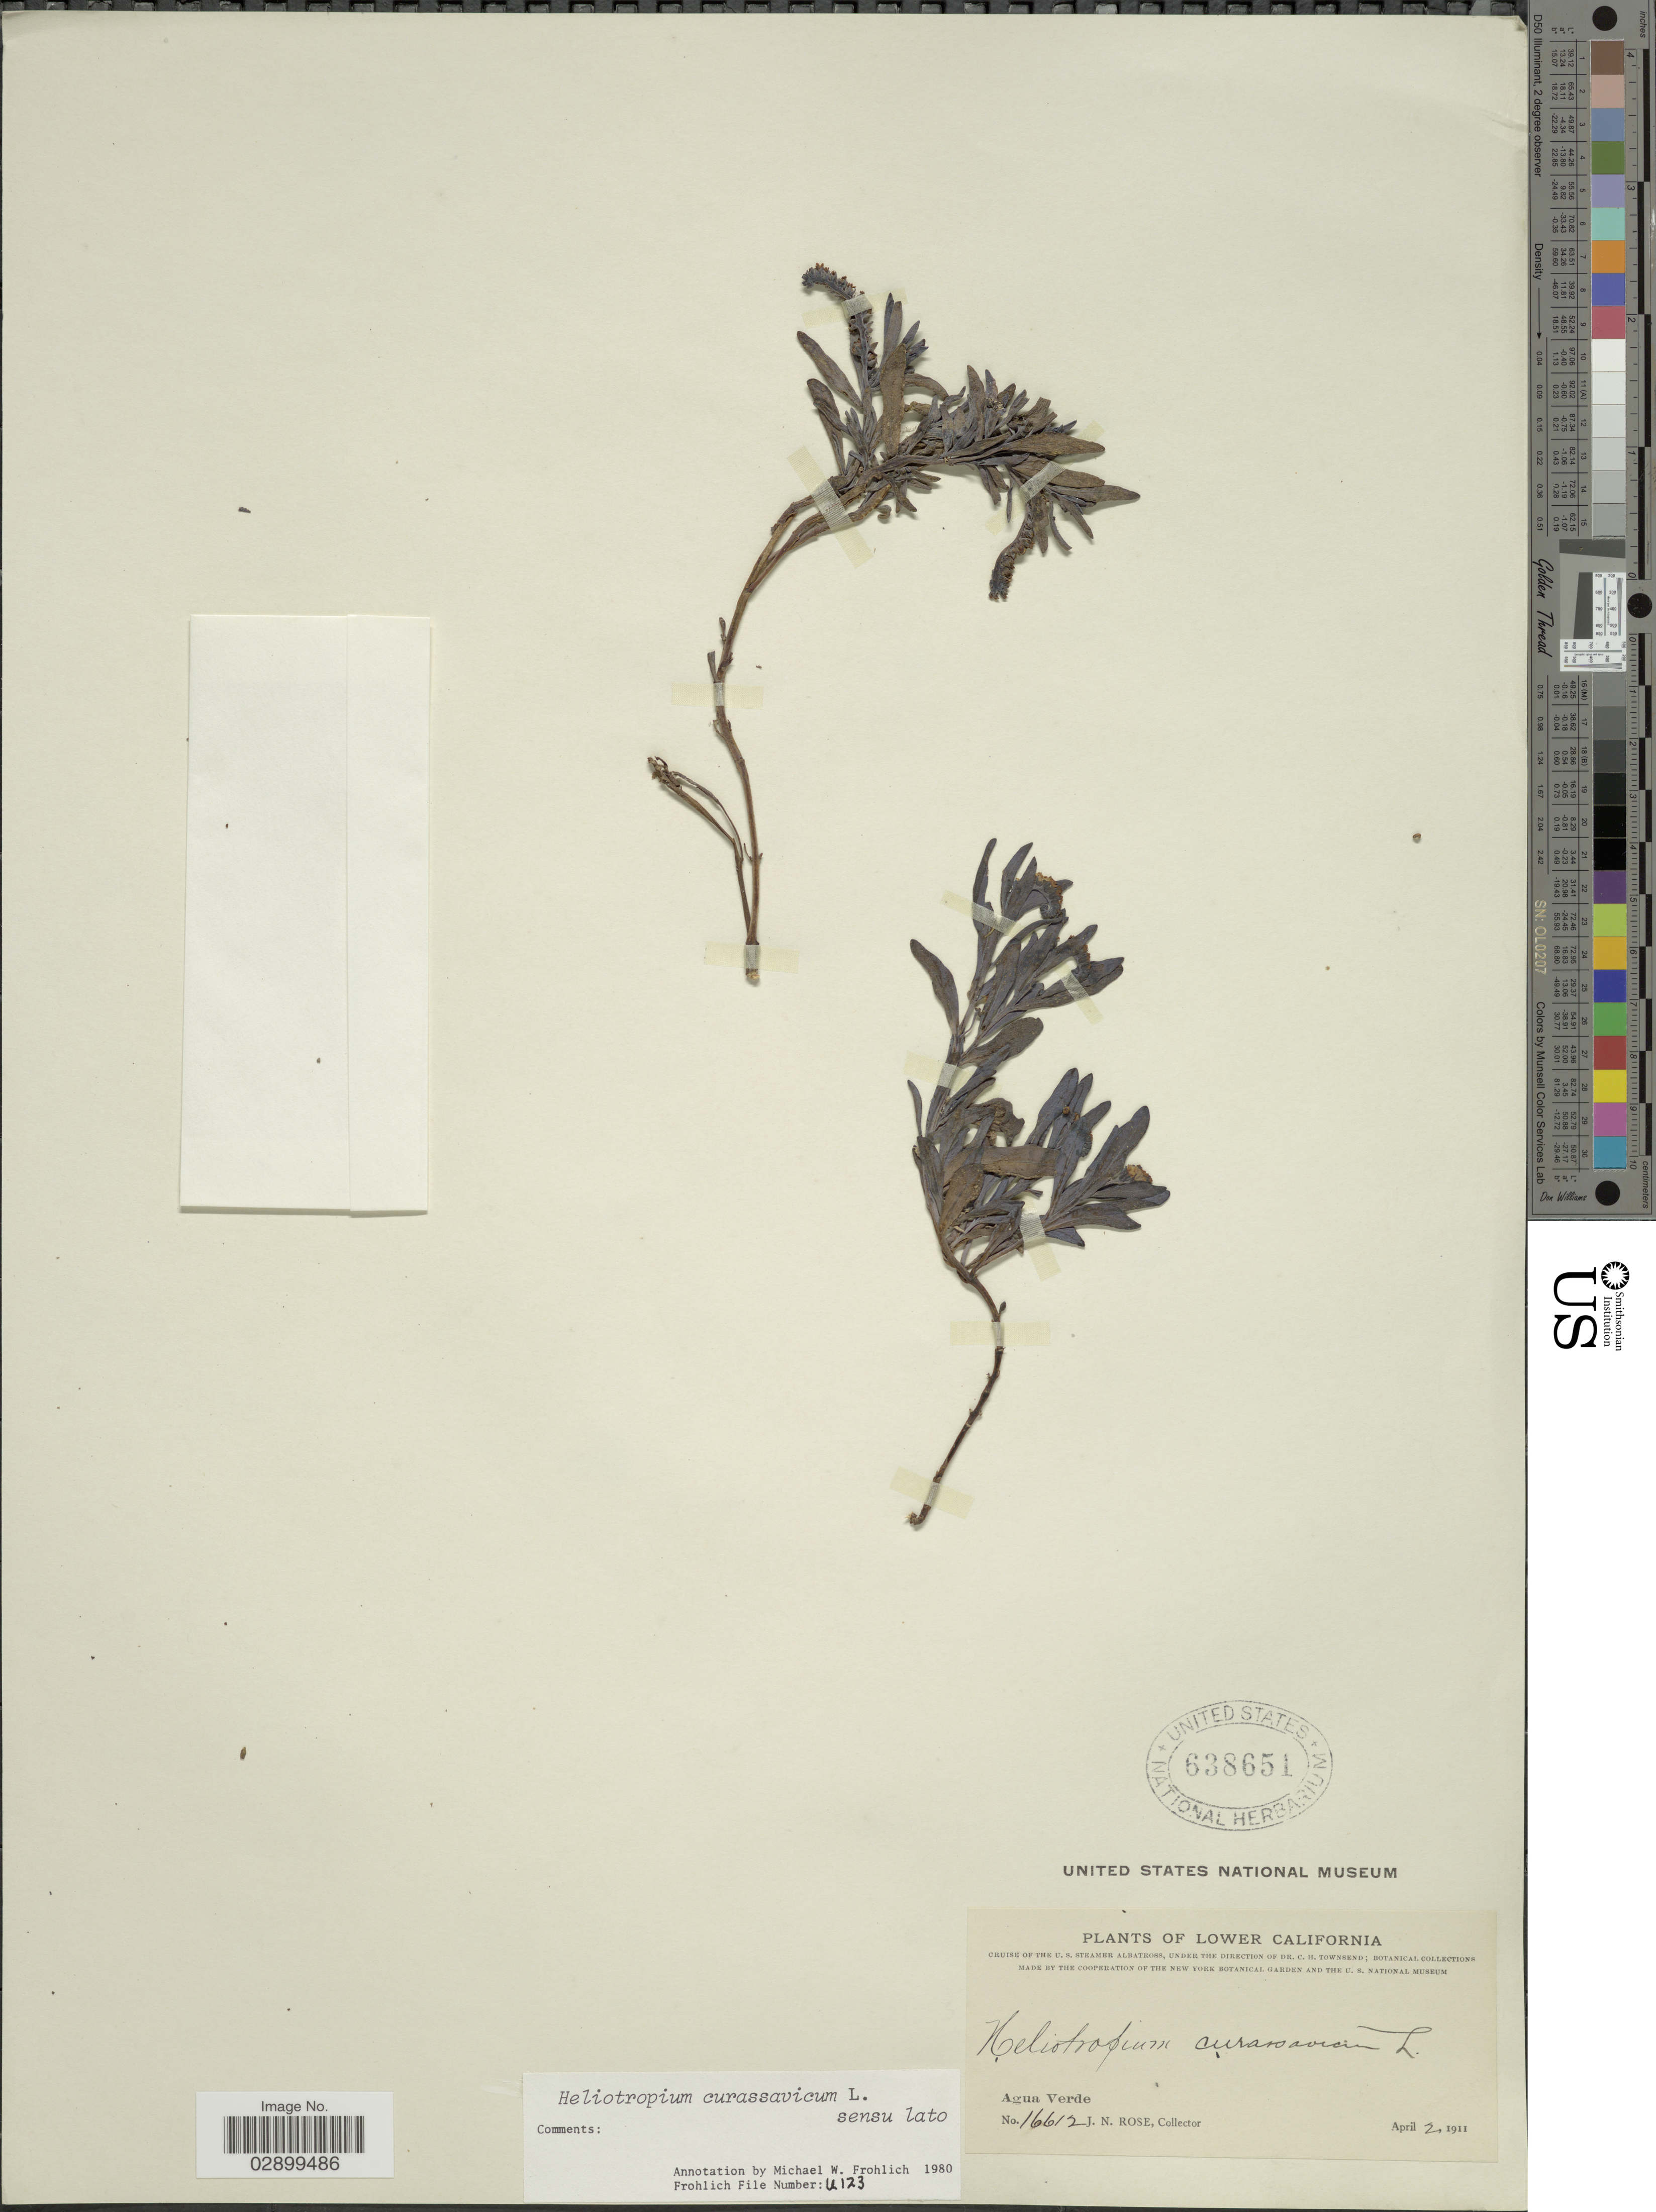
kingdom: Plantae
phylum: Tracheophyta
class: Magnoliopsida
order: Boraginales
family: Heliotropiaceae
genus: Heliotropium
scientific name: Heliotropium curassavicum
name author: L.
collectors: J. N. Rose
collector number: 16612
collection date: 1911-04-02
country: Mexico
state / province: Baja California Sur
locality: Lower California. Agua Verde.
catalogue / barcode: US 638651